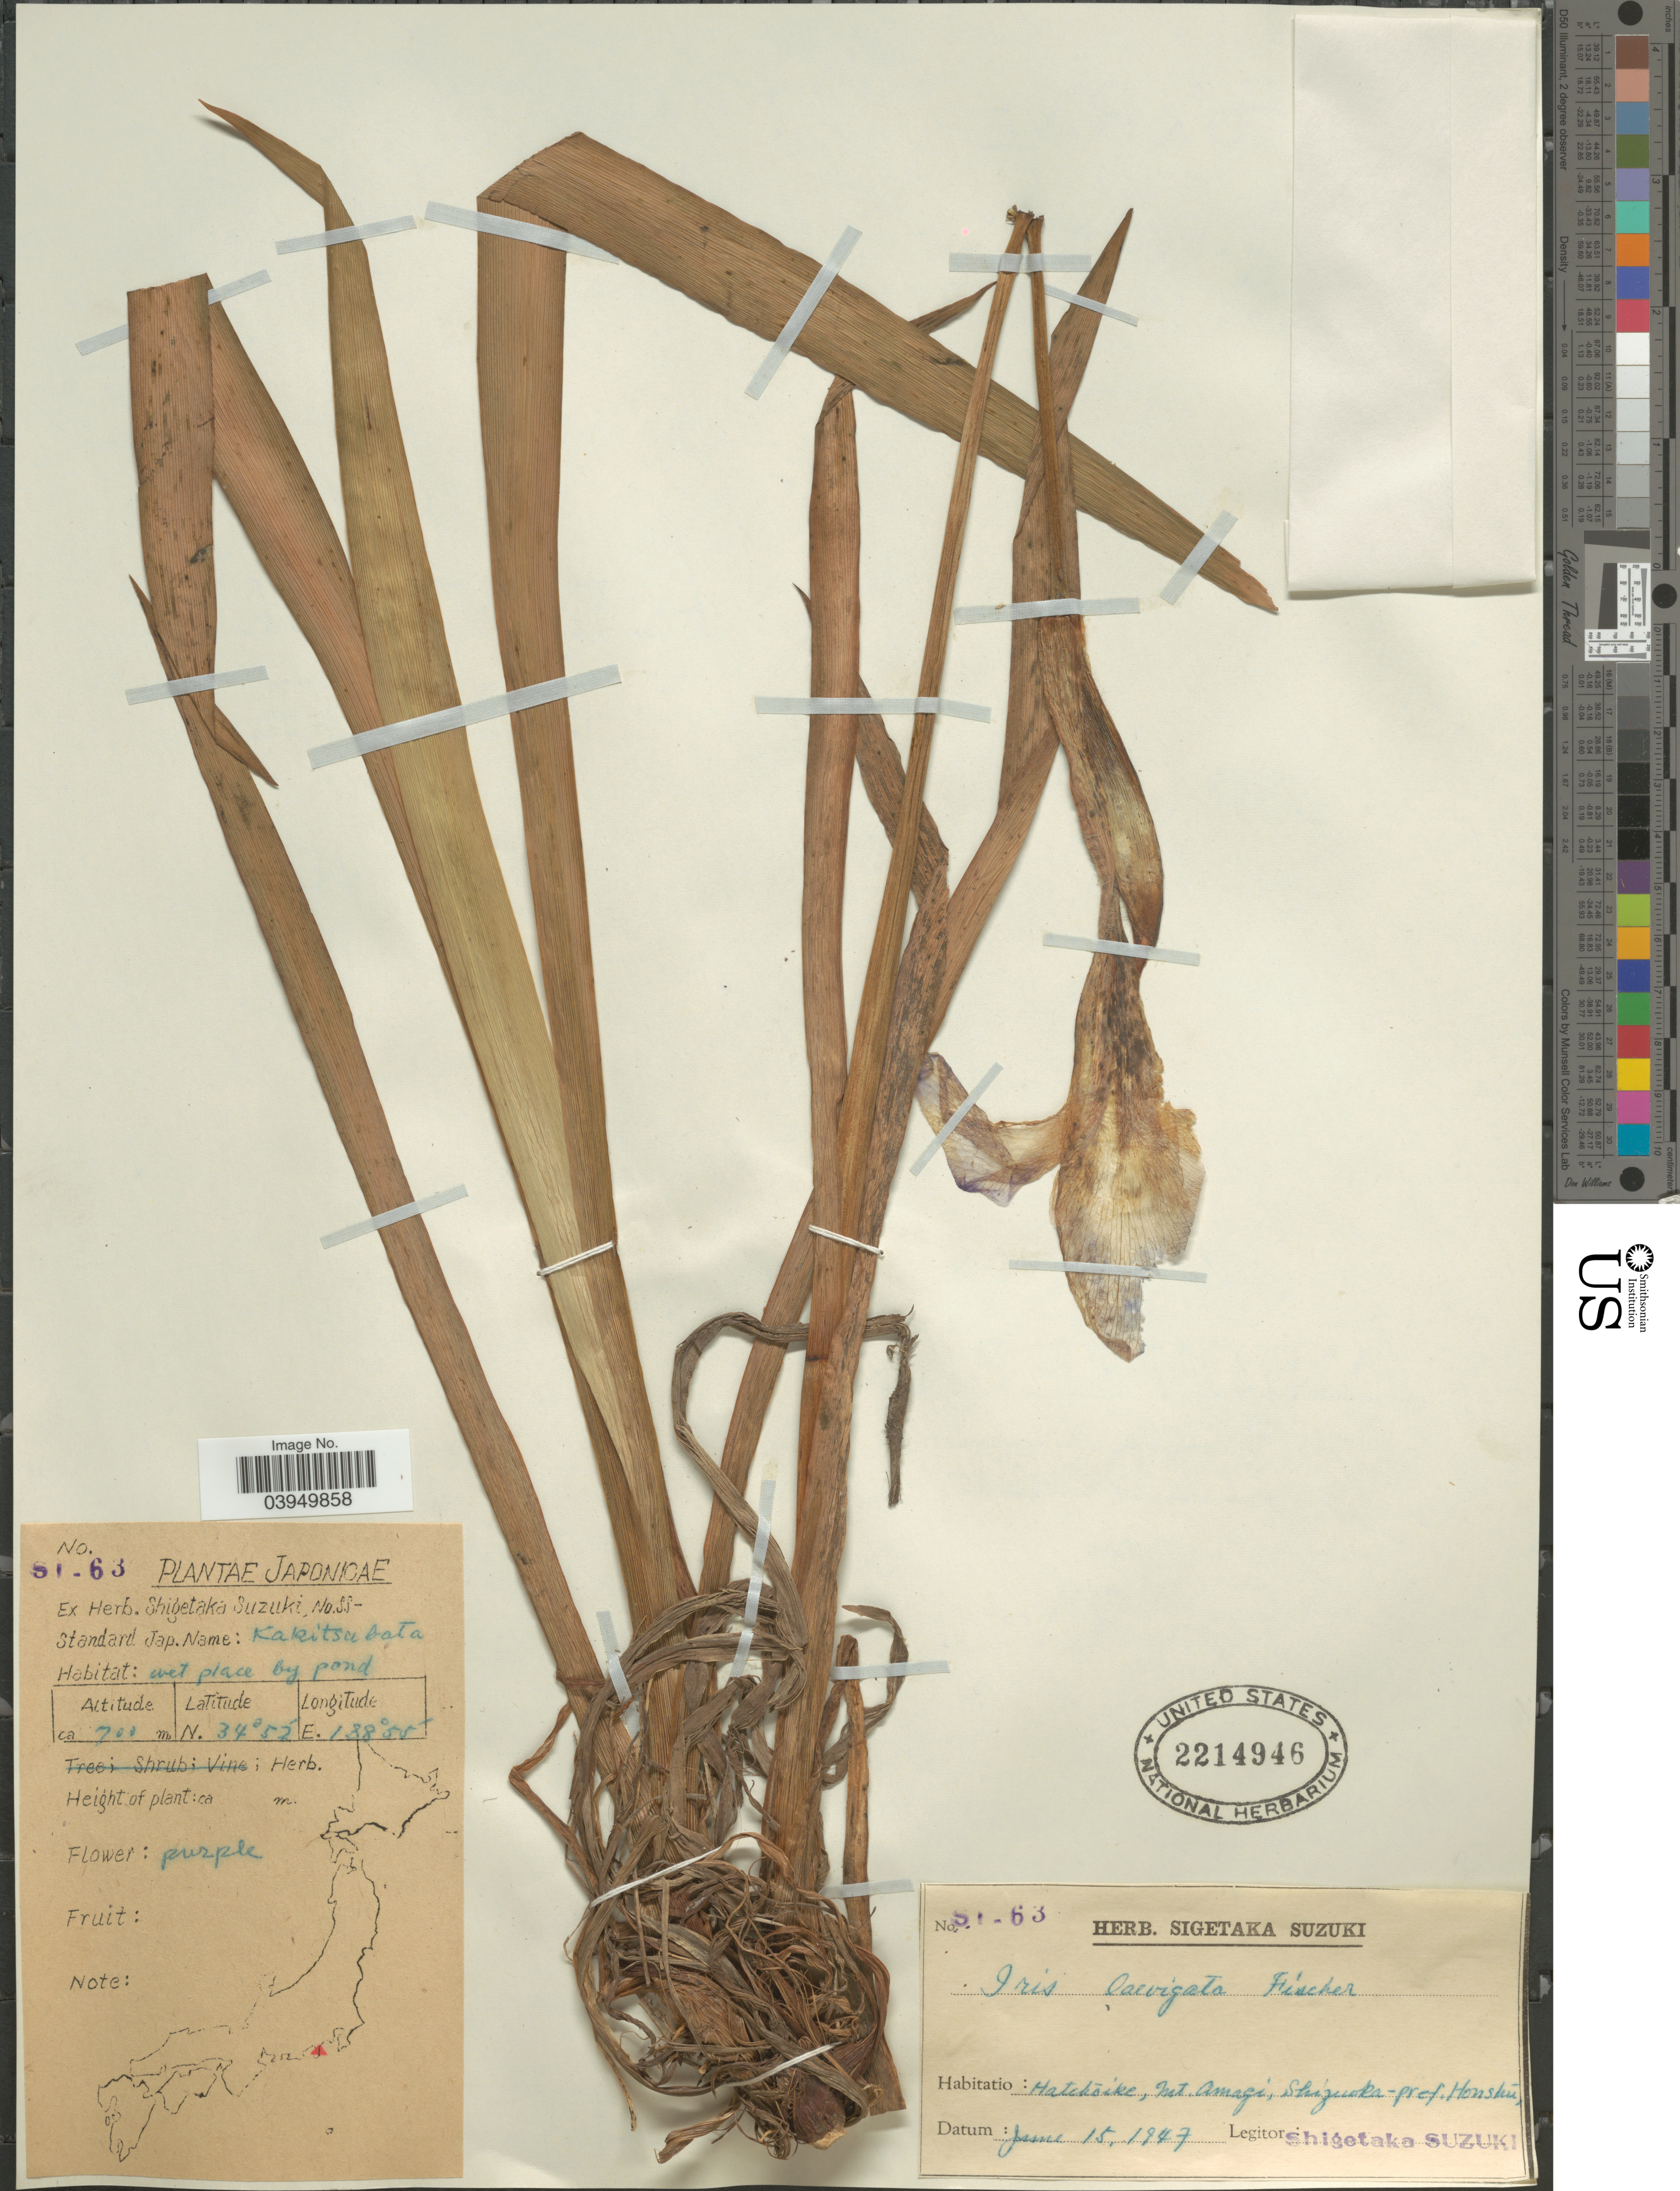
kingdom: Plantae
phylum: Tracheophyta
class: Liliopsida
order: Asparagales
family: Iridaceae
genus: Iris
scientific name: Iris laevigata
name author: Fisch.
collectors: S. Suzuki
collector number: SI-63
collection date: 1947-06-15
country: Japan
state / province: Sizuoka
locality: Japonicae. Hatchoike, Mt. Amagi, Shizuoka-Pref. Honshu.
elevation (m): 700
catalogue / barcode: US 2214946